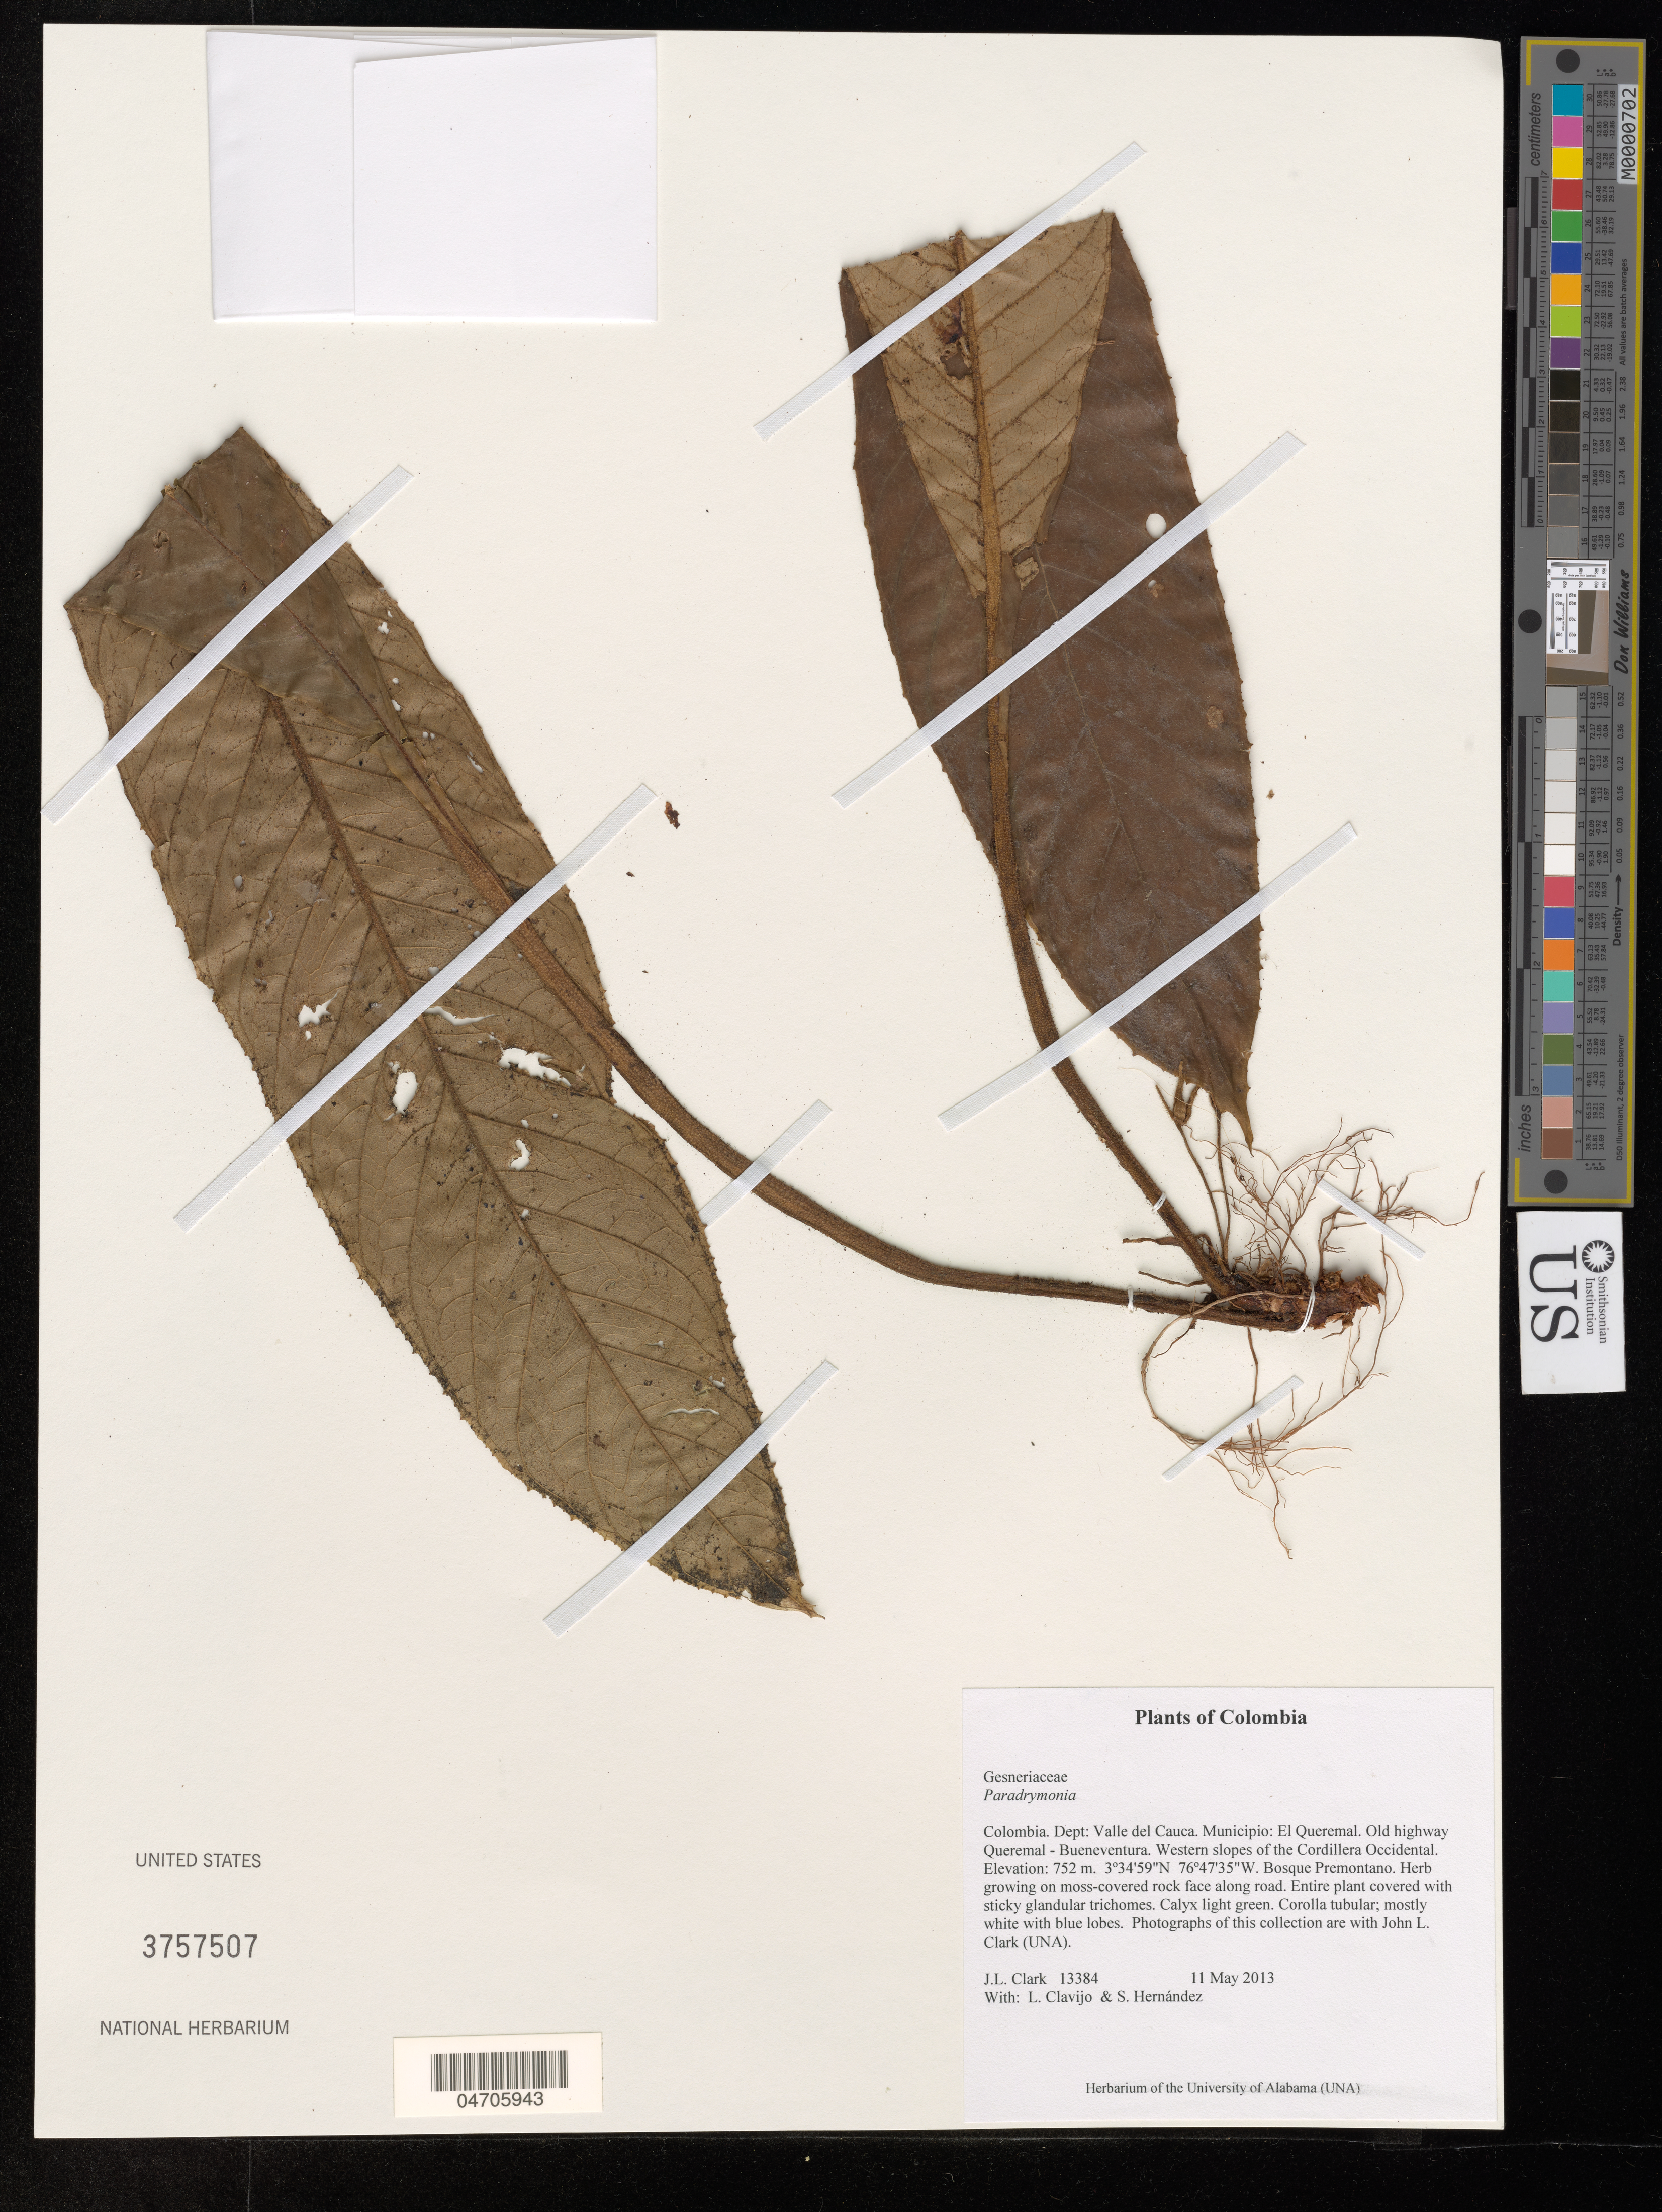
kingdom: Plantae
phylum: Tracheophyta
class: Magnoliopsida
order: Lamiales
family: Gesneriaceae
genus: Trichodrymonia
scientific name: Trichodrymonia glutinosa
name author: J.L. Clark & Clavijo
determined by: Skog, Laurence E.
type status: Isotype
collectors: J. L. Clark, L. Clavijo & S. Hernández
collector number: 13384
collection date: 2013-05-11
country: Colombia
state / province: Valle del Cauca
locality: Dept: Valle del Cauca. Municipio: El Queremal. Old highway Queremal - Bueneventura. Western slopes of the Cordillera Occidental.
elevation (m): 752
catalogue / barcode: US 3757507